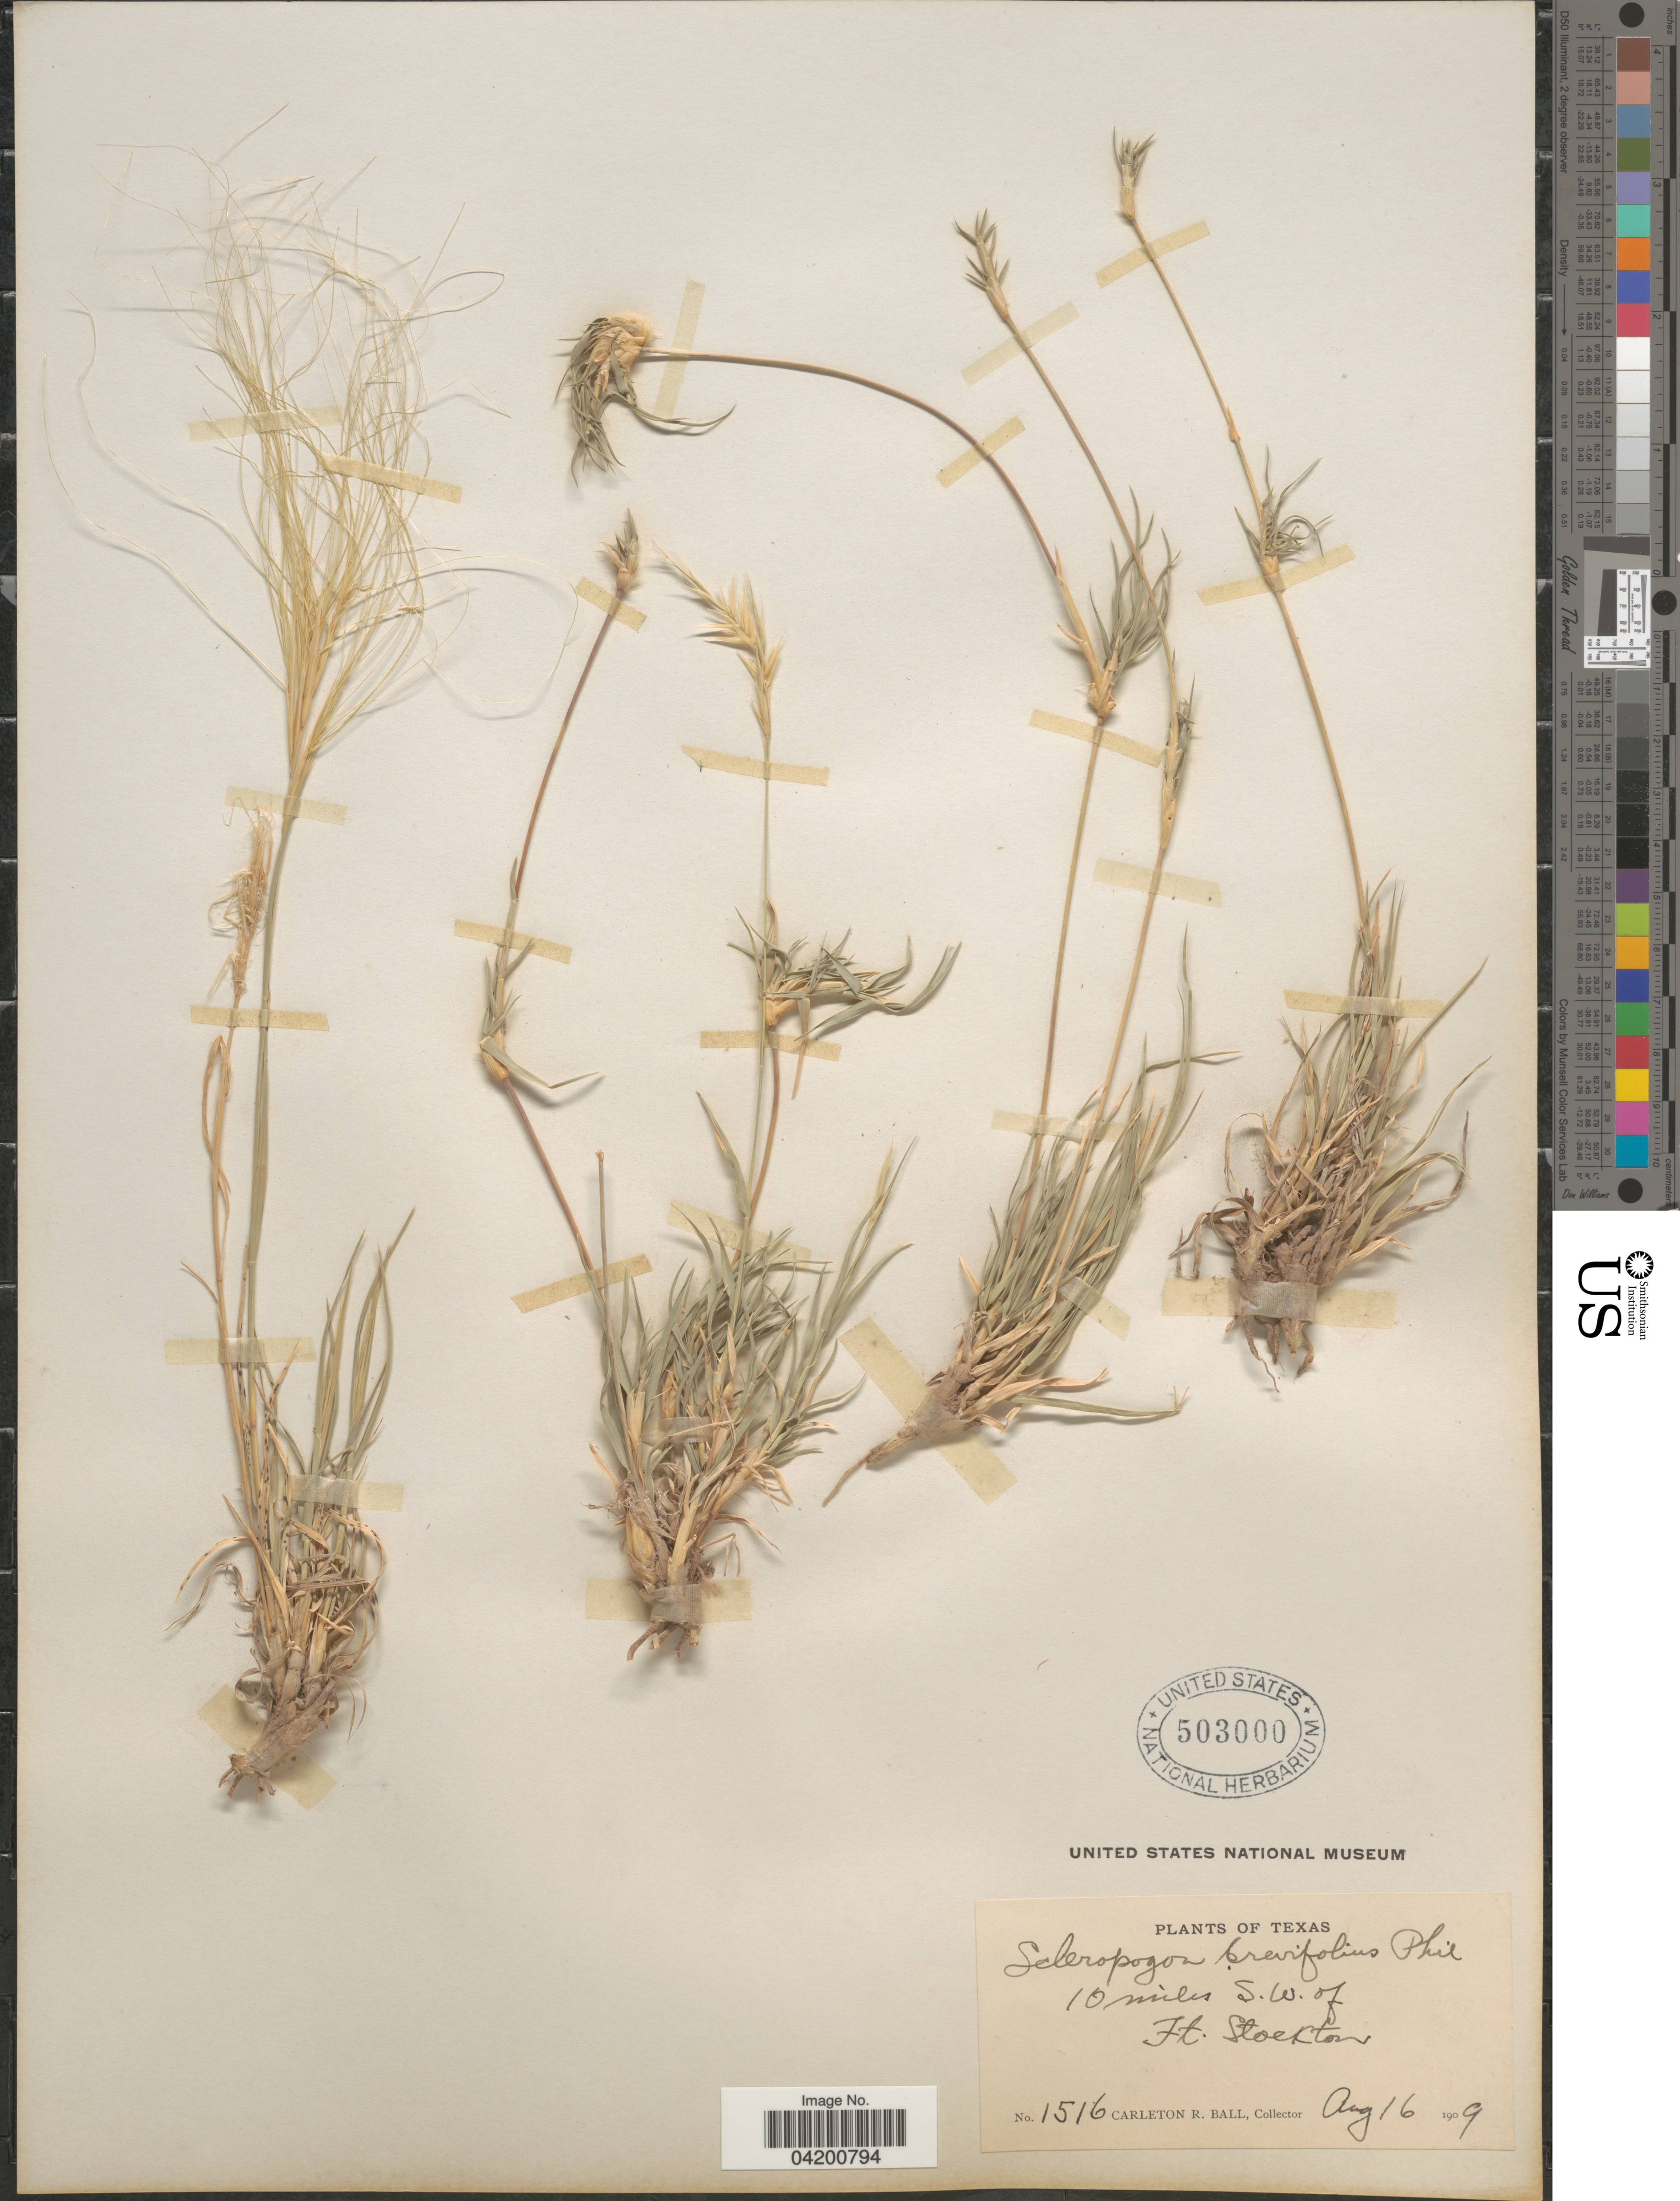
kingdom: Plantae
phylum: Tracheophyta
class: Liliopsida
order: Poales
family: Poaceae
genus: Scleropogon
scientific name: Scleropogon brevifolius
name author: Phil.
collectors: C. R. Ball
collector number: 1516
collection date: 1909-08-16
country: United States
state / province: Texas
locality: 10 miles S.W. of Ft. Stockton.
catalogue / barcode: US 503000